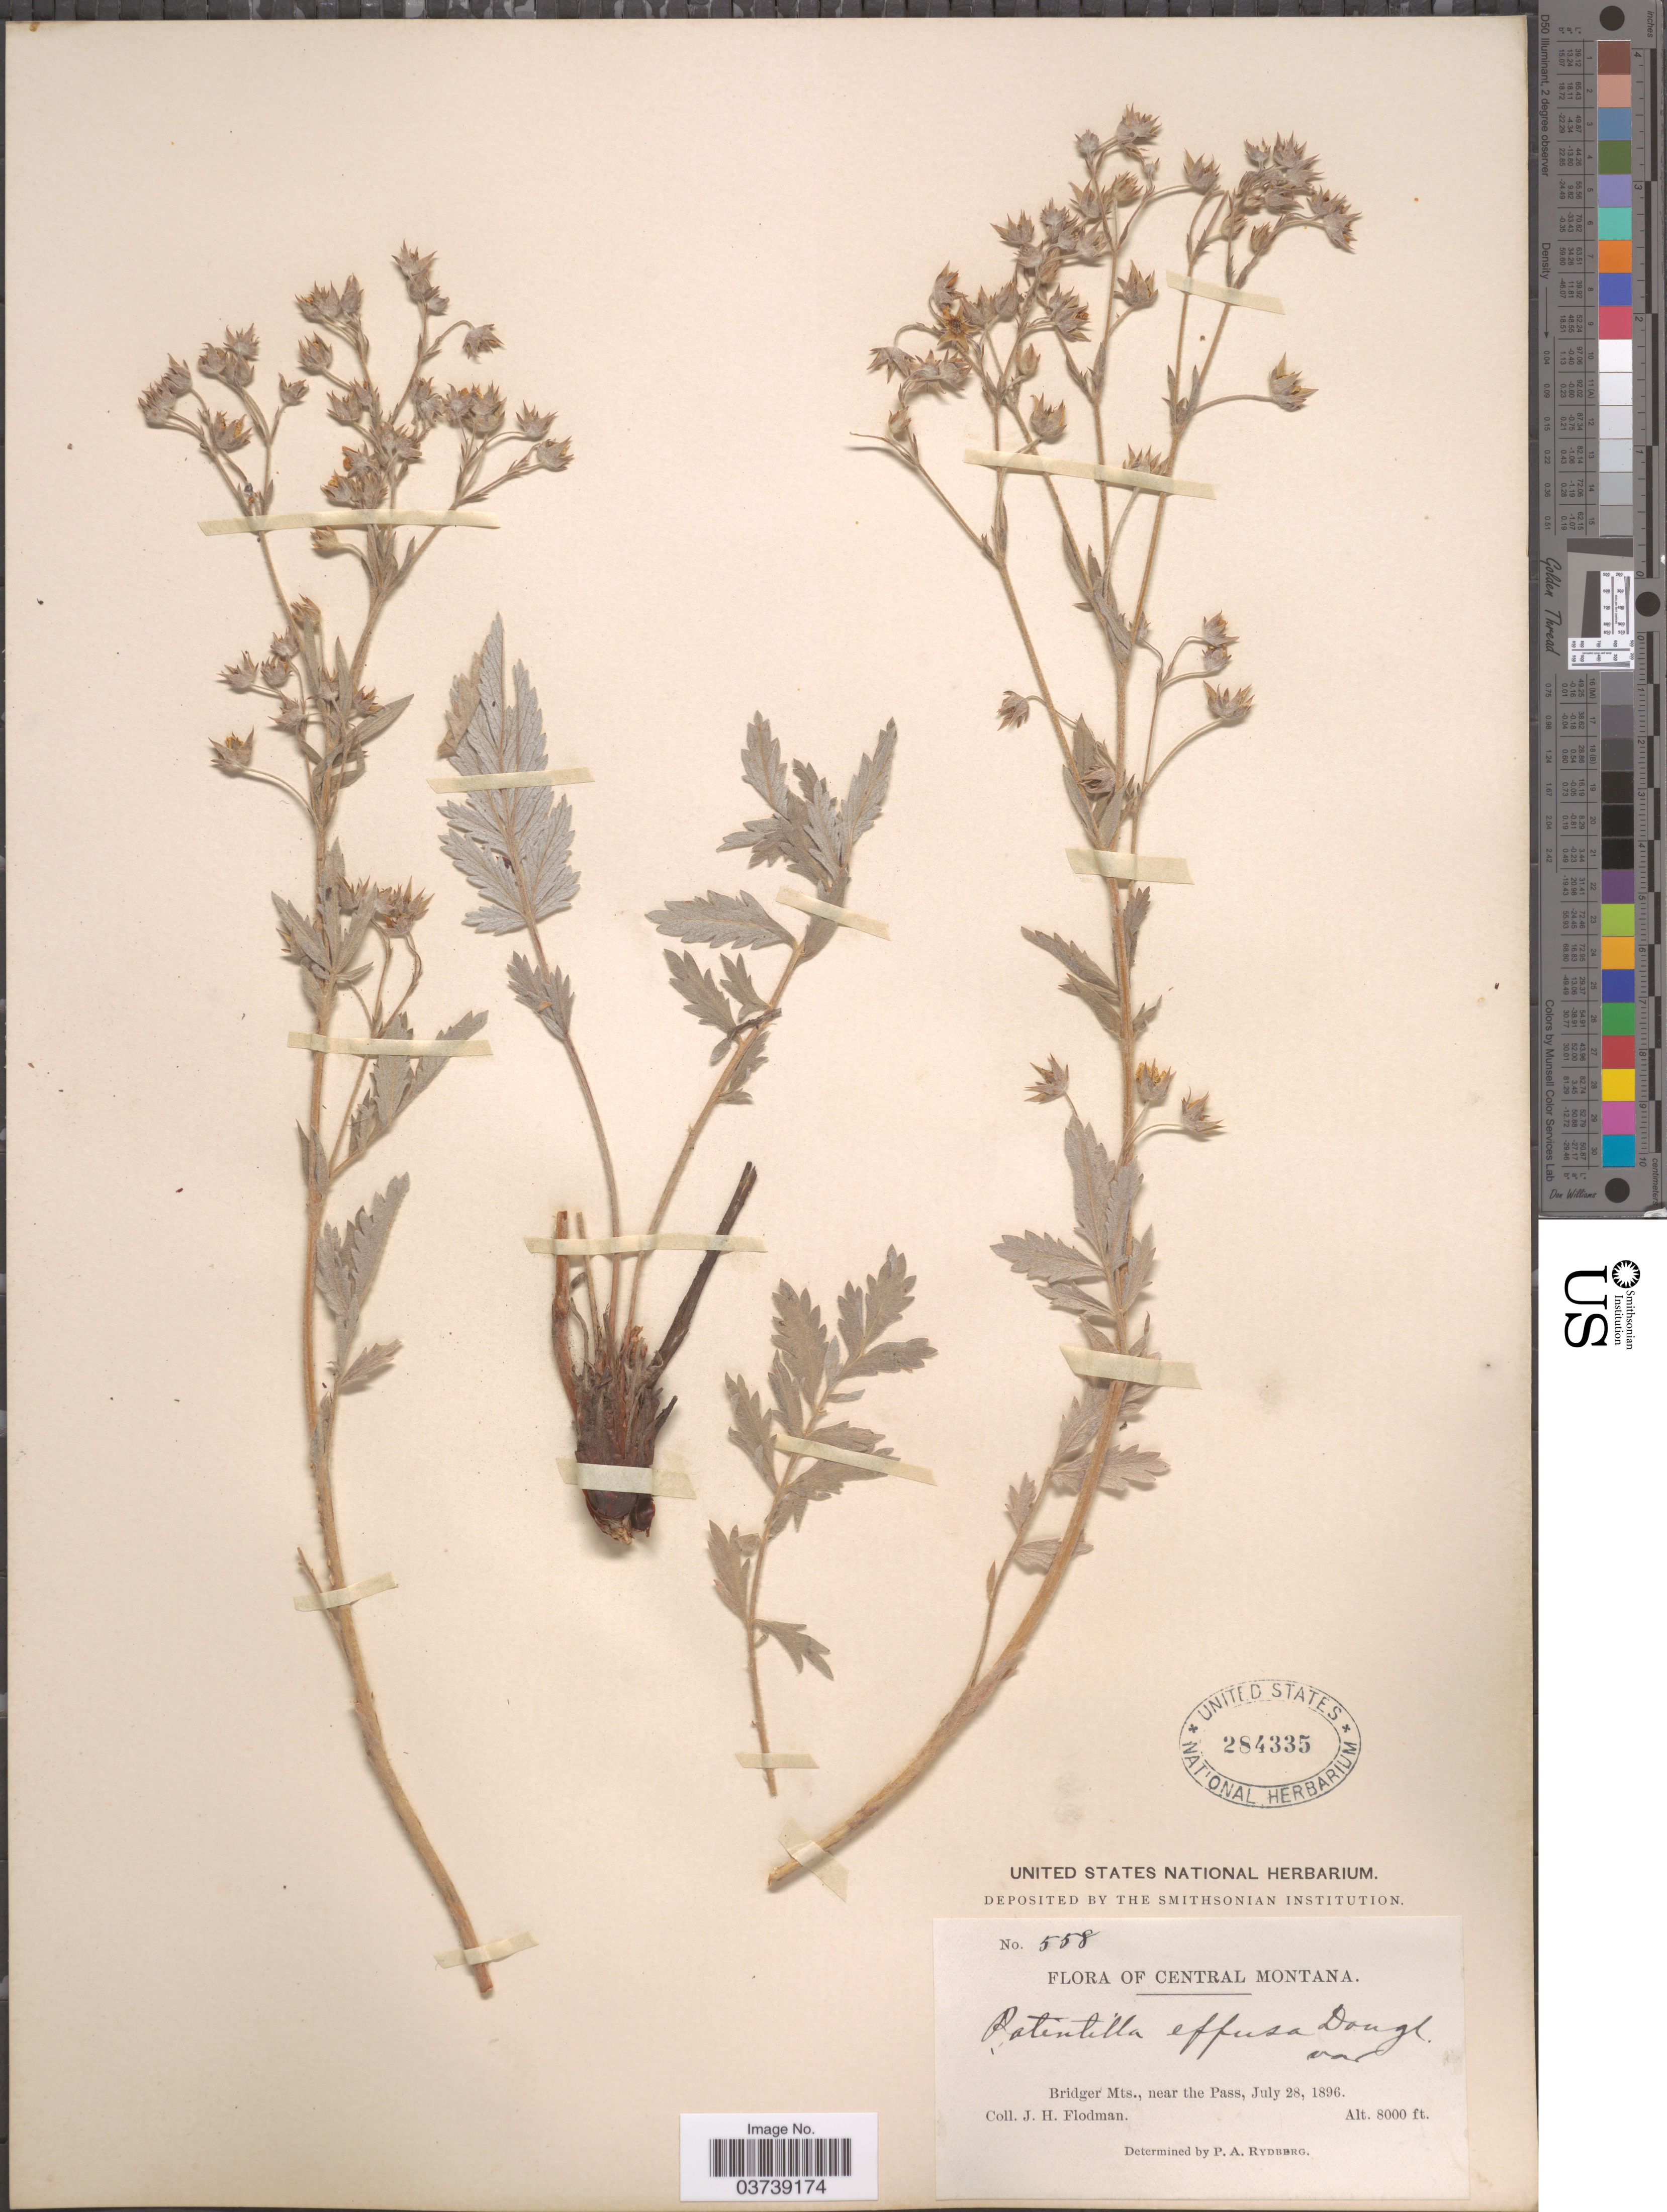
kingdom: Plantae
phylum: Tracheophyta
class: Magnoliopsida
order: Rosales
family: Rosaceae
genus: Potentilla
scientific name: Potentilla effusa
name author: Douglas ex Lehm.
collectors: J. Flodman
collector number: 558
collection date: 1896-07-28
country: United States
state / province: Montana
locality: Central Montana. Bridger Mts., near the Pass.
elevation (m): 2438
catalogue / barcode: US 284335